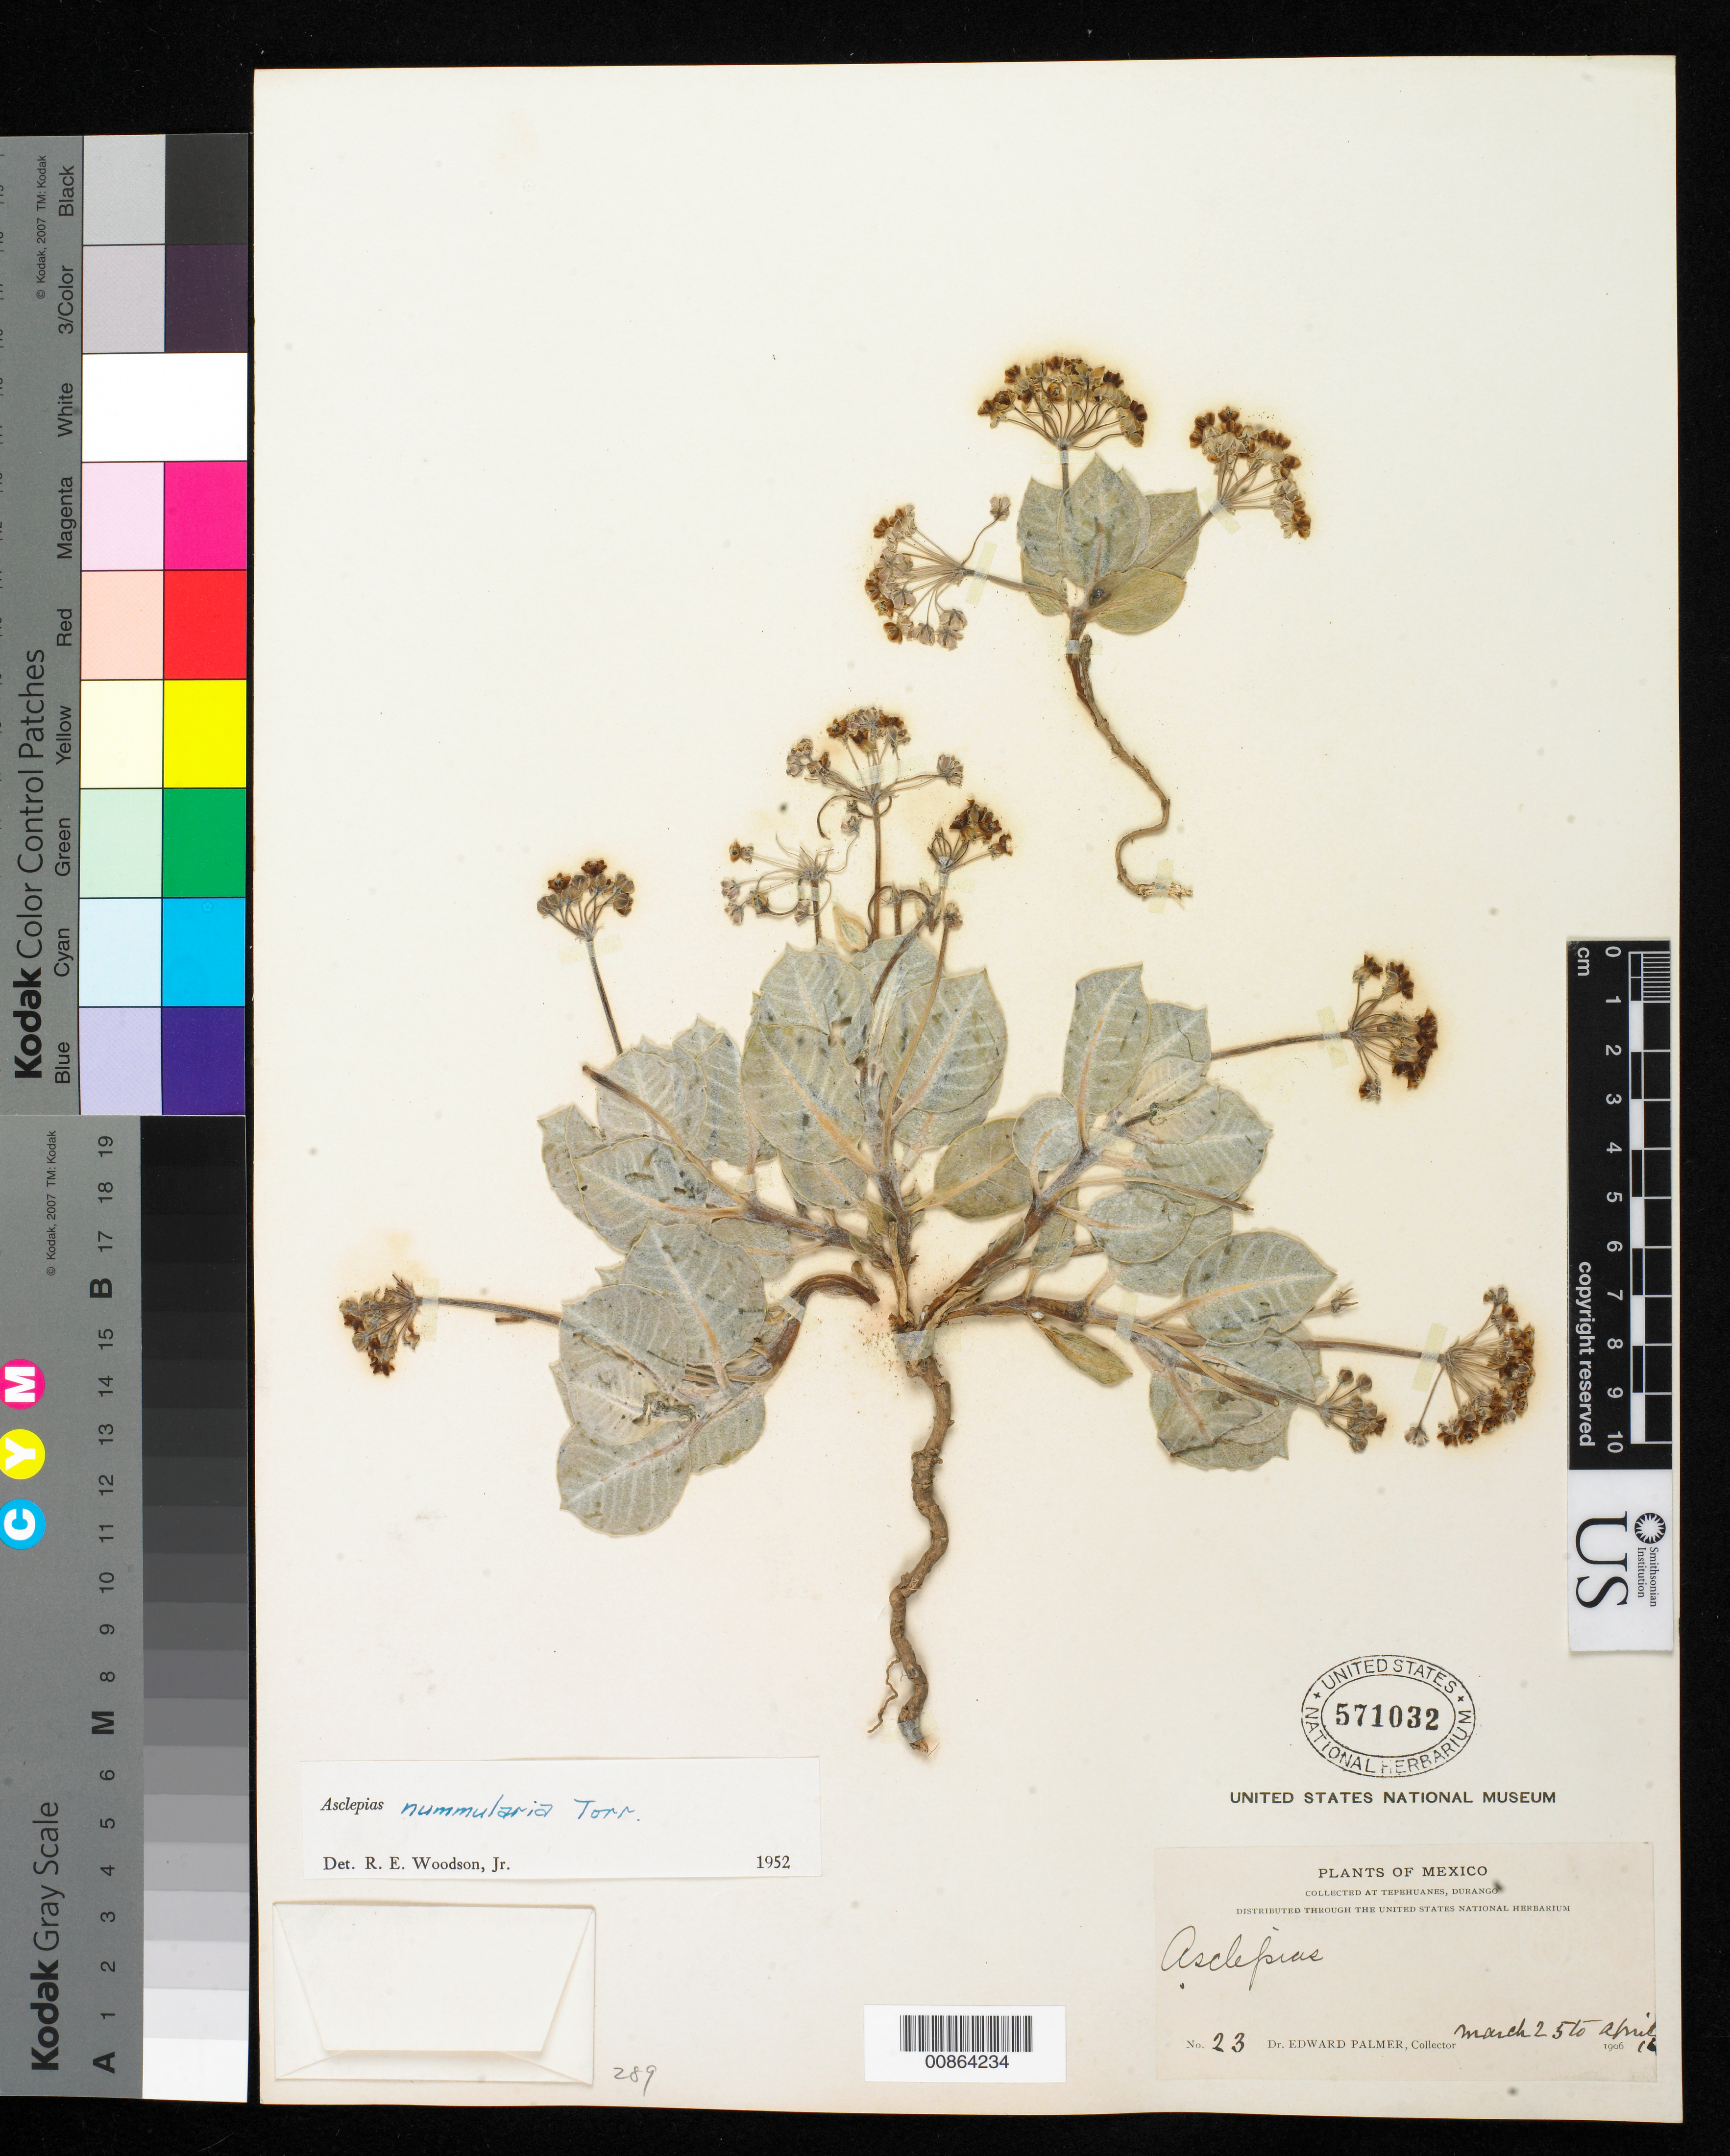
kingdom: Plantae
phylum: Tracheophyta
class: Magnoliopsida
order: Gentianales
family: Apocynaceae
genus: Asclepias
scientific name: Asclepias nummularia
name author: Torr. in Emory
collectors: E. Palmer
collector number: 23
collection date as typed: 25 Mar 1906 to 16 Apr 1906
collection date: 1906-03-25/1906-04-16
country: Mexico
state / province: Durango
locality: Tepehuanes, Durango.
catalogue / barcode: US 571032